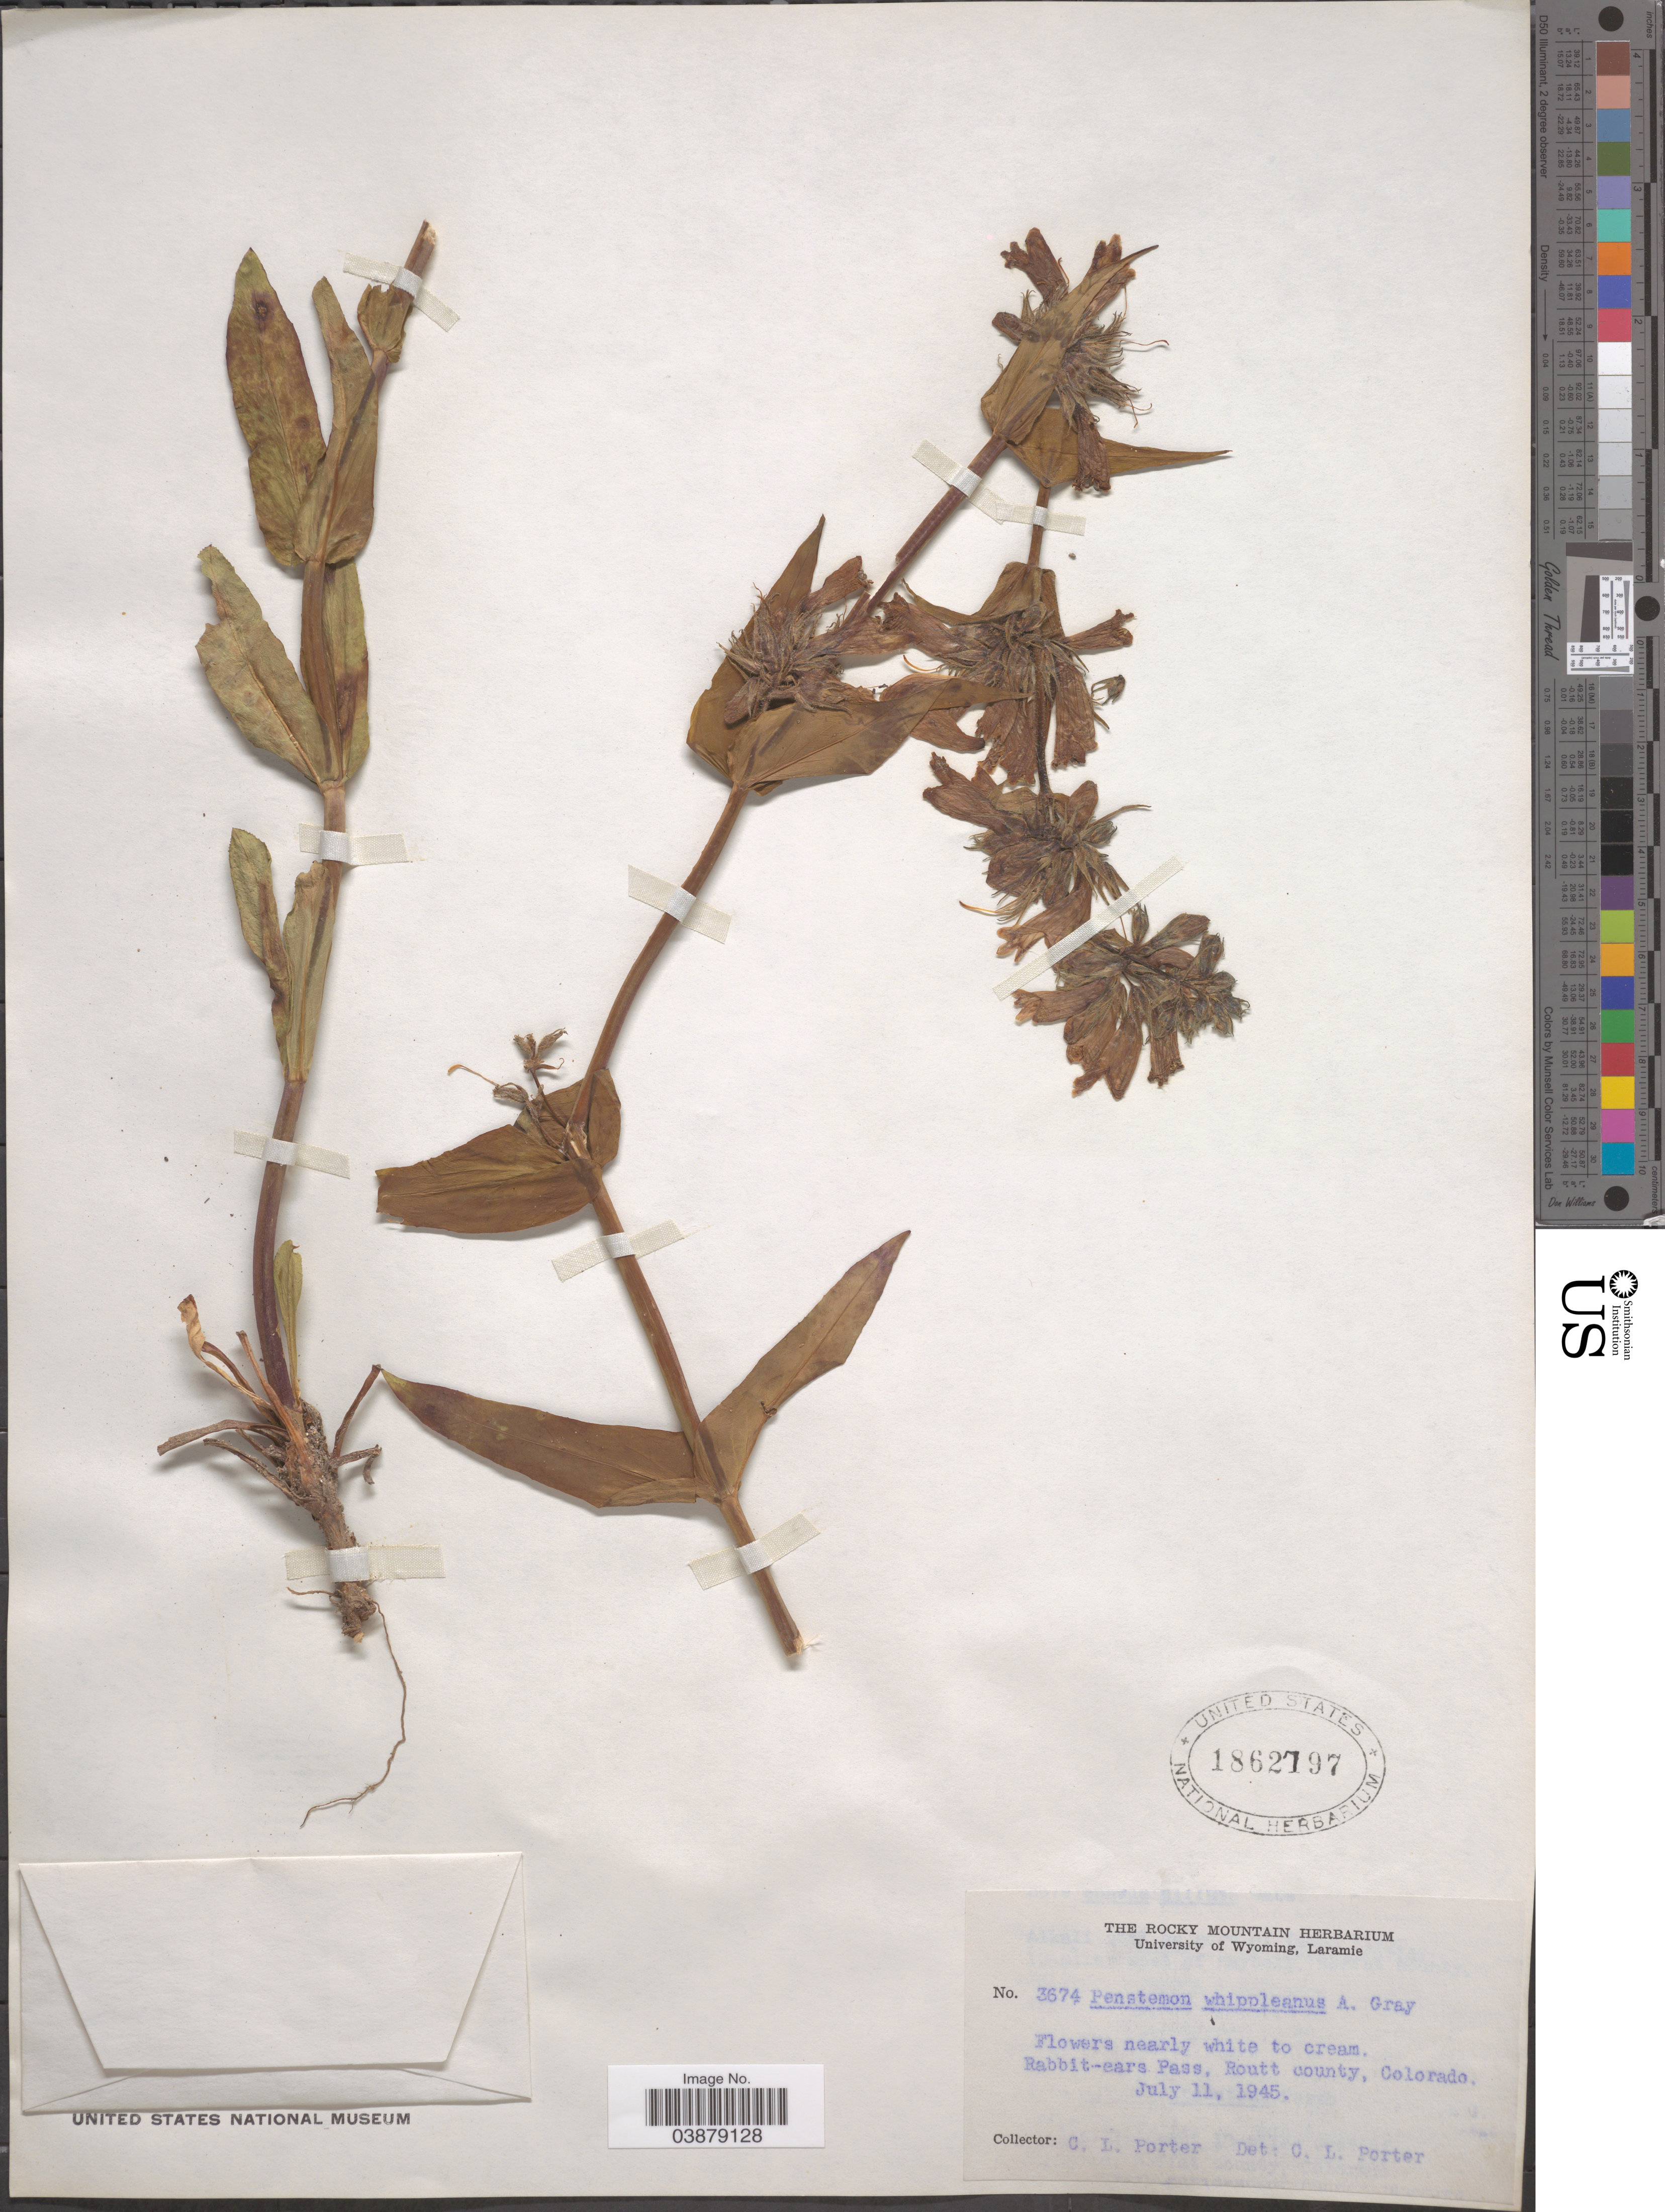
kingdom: Plantae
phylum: Tracheophyta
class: Magnoliopsida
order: Lamiales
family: Plantaginaceae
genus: Penstemon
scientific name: Penstemon whippleanus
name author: A. Gray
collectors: C. L. Porter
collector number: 3674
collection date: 1945-07-11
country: United States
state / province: Colorado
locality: Rabbit-ears Pass, Routt county.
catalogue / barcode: US 1862797